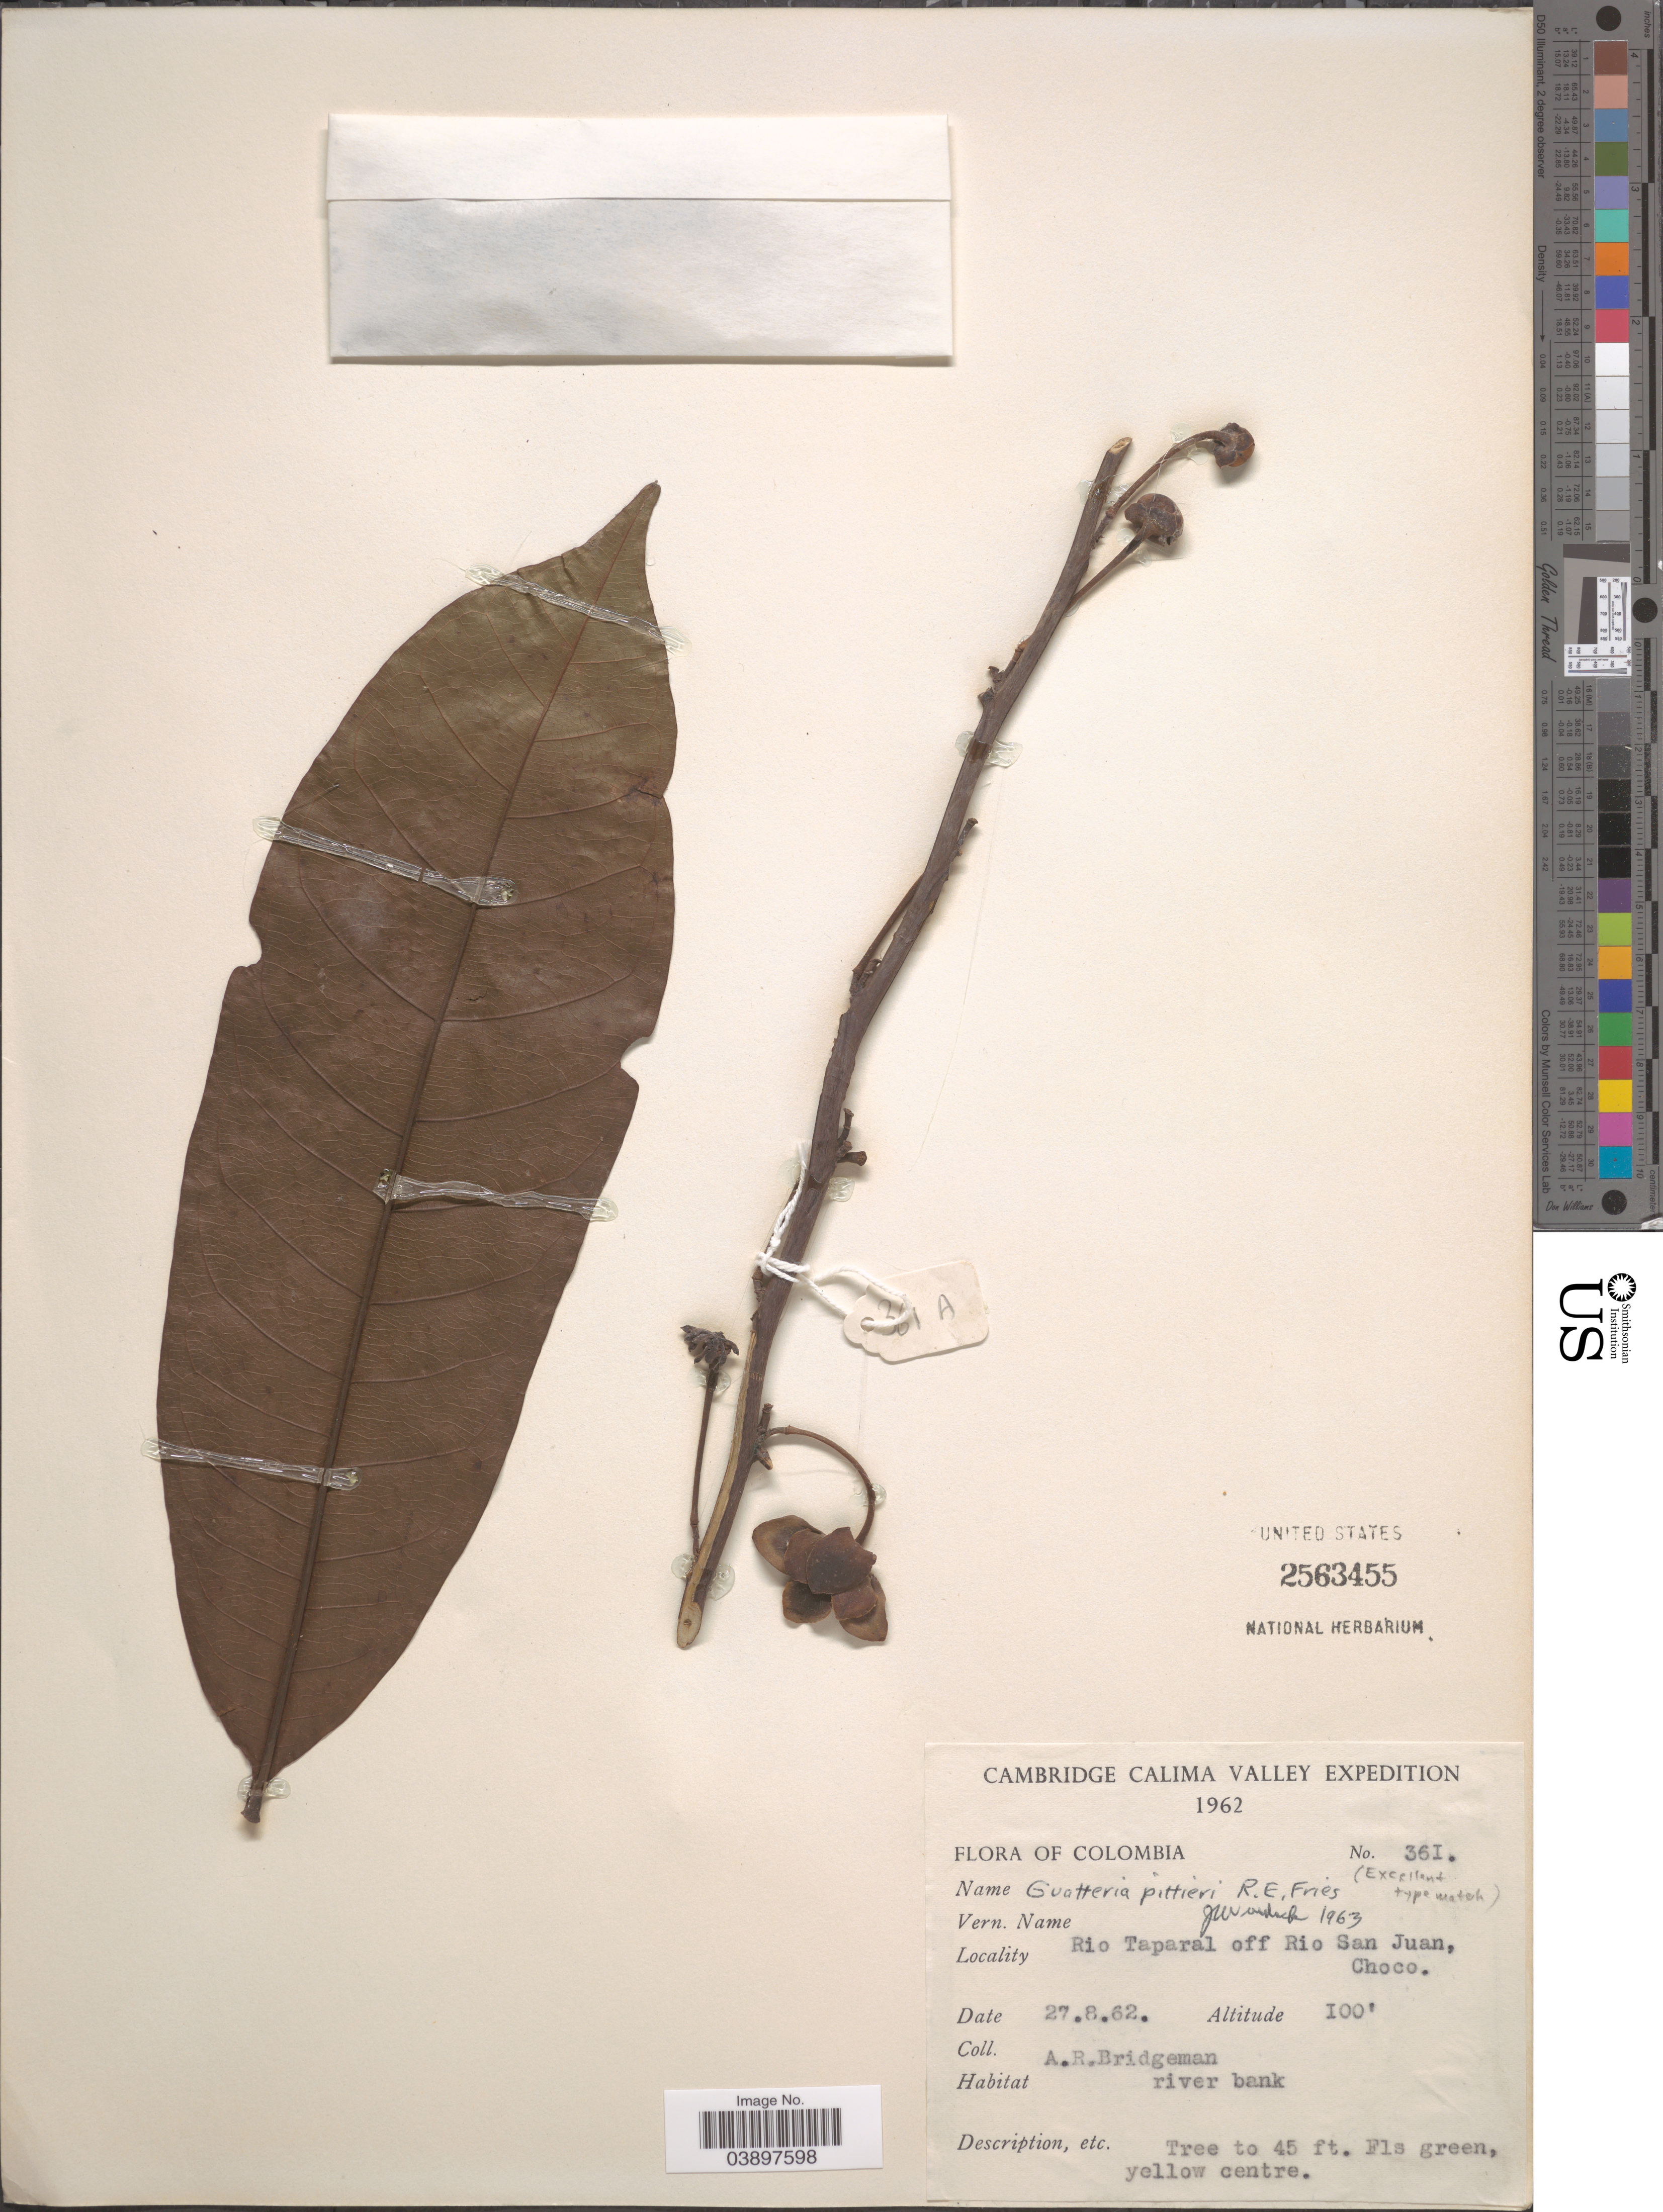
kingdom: Plantae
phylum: Tracheophyta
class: Magnoliopsida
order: Magnoliales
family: Annonaceae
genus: Guatteria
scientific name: Guatteria pittieri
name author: R.E. Fr.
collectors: A. Bridgeman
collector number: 361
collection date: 1962-08-27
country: Colombia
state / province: Chocó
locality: Cambridge Calima Valley. Rio Taparal off Rio San Juan.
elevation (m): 30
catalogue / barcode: US 2563455